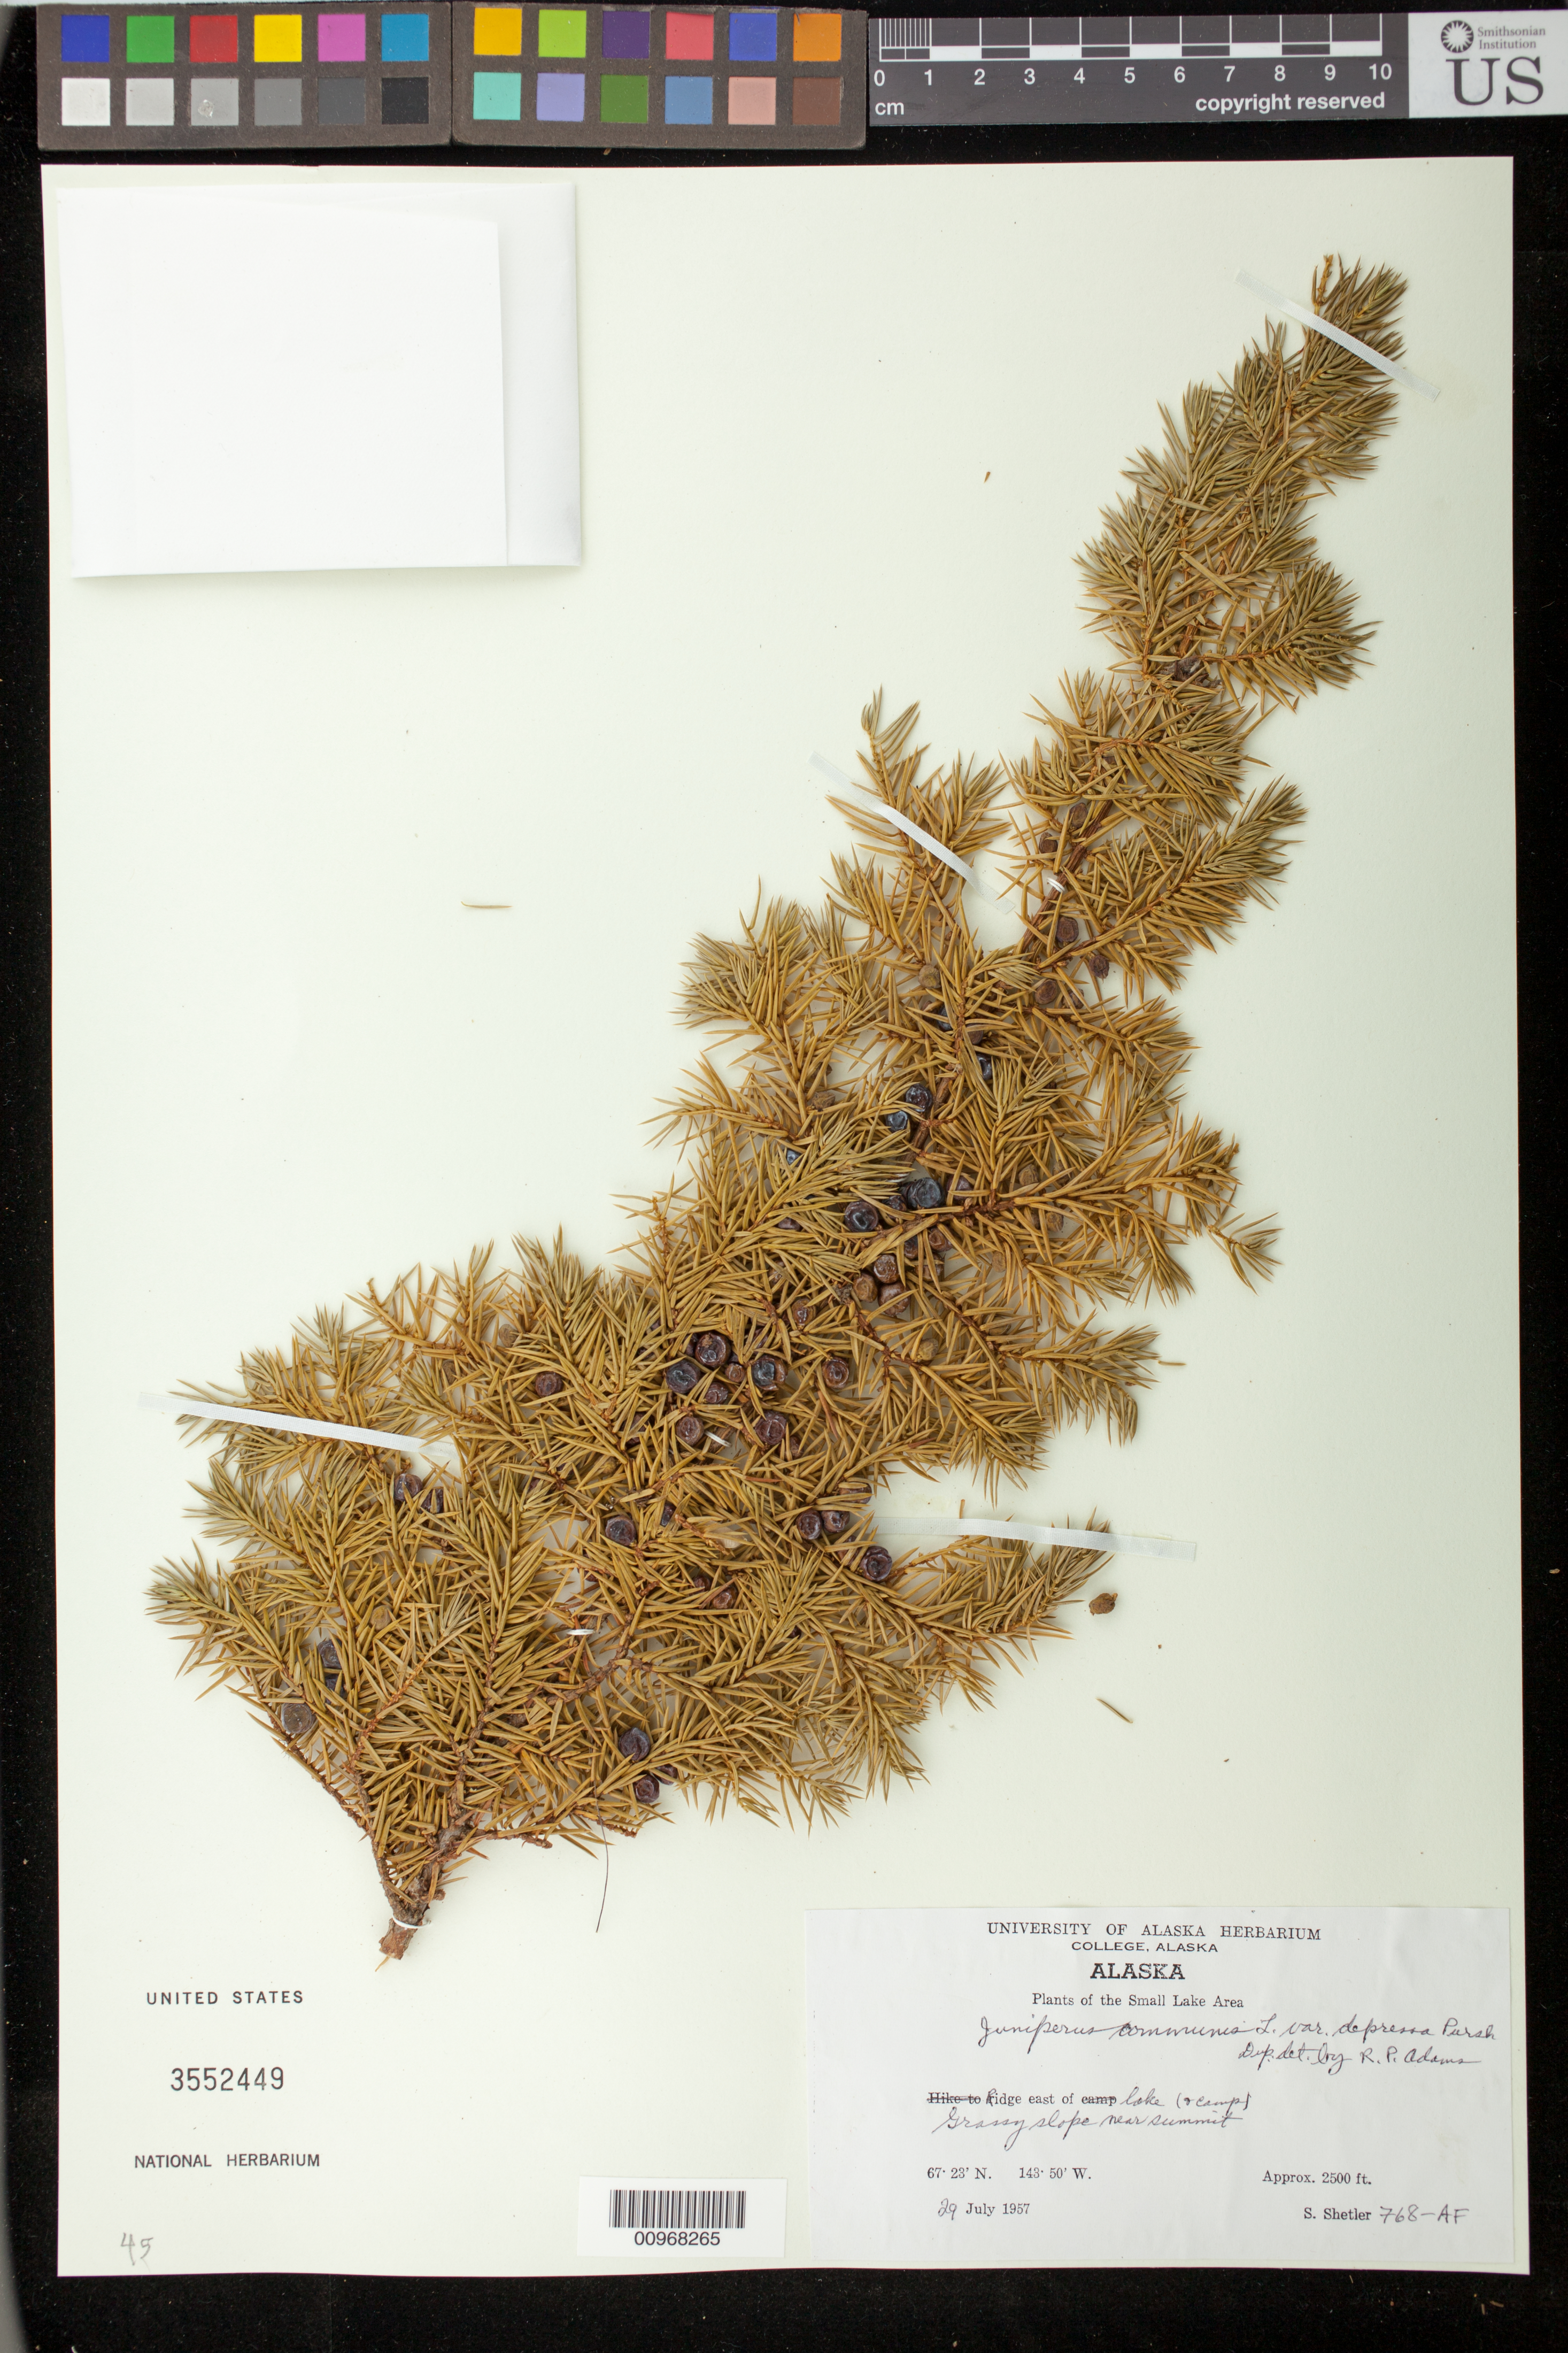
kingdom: Plantae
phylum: Tracheophyta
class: Pinopsida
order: Pinales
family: Cupressaceae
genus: Juniperus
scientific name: Juniperus communis var. depressa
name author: Pursh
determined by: Adams, R. P.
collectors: S. Shetler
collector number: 768-AF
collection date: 1957-07-29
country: United States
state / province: Alaska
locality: Small Lake Area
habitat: Ridge east of lake (+ camp). Grassy slope near summit.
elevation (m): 762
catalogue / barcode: US 3552449